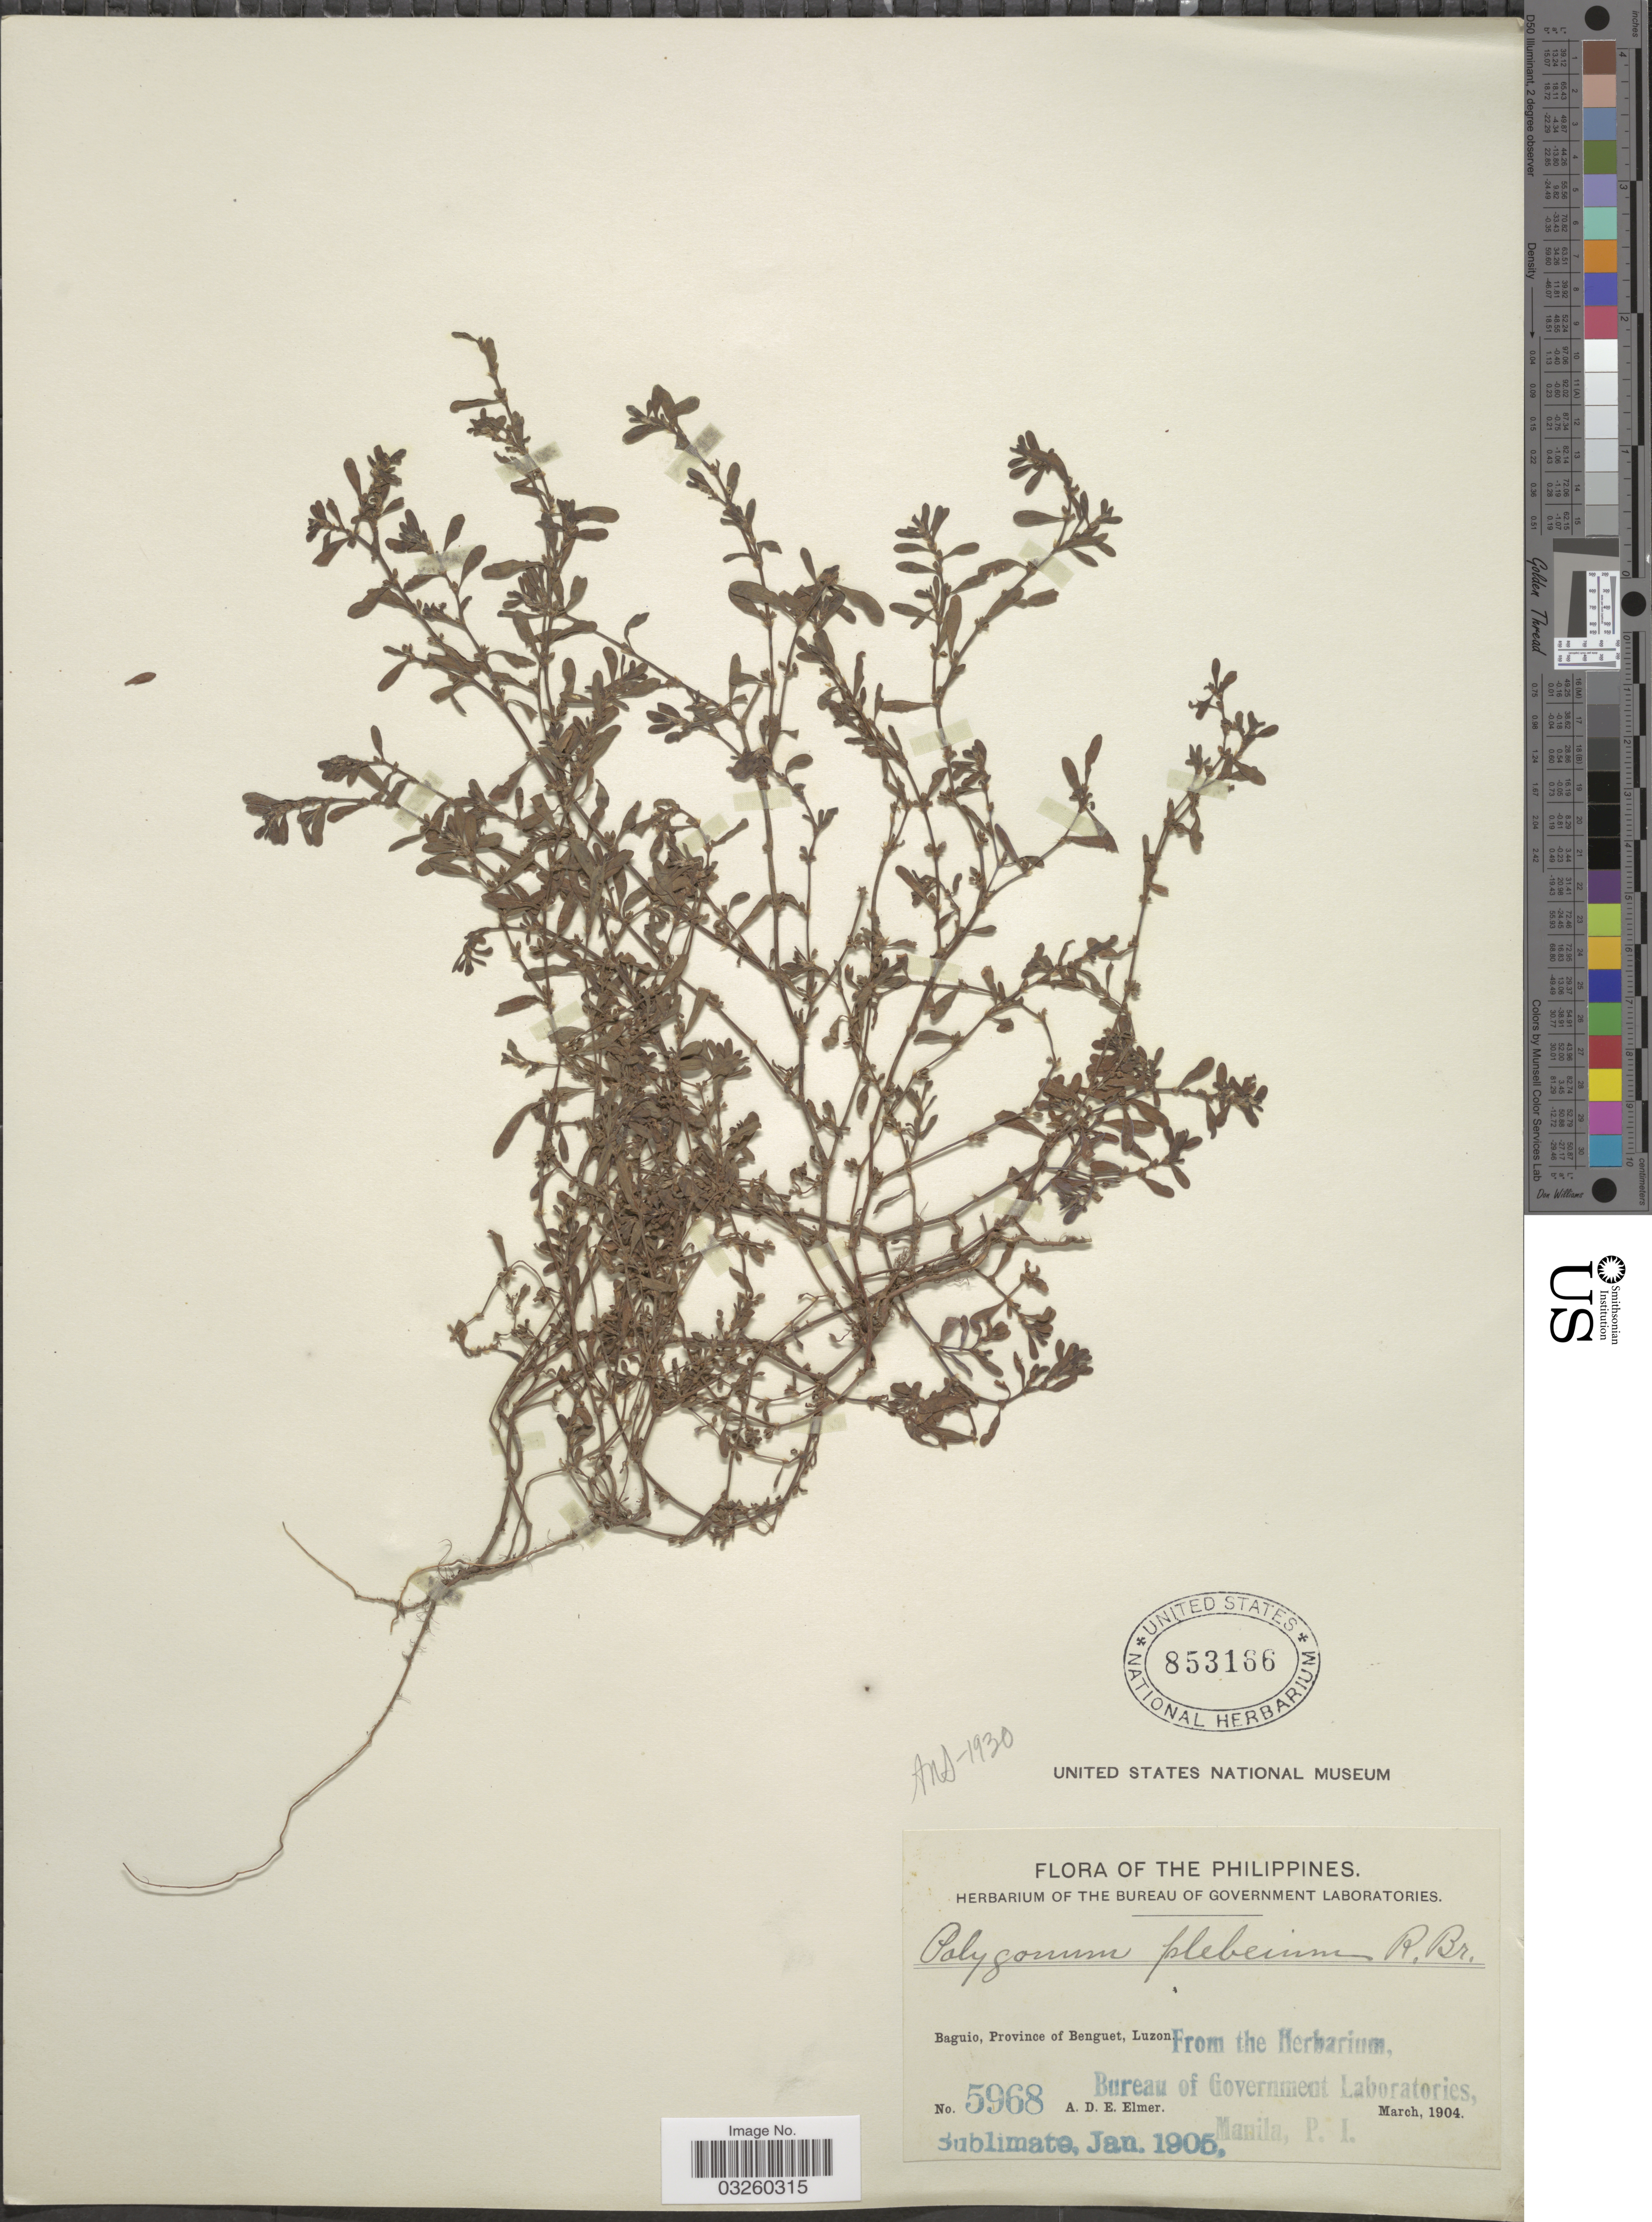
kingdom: Plantae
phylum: Tracheophyta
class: Magnoliopsida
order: Caryophyllales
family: Polygonaceae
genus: Polygonum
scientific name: Polygonum plebeium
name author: R. Br.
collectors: A. D. E. Elmer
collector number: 5968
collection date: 1904-03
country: Philippines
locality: Baguio, Province of Benguet, Luzon.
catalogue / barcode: US 853166